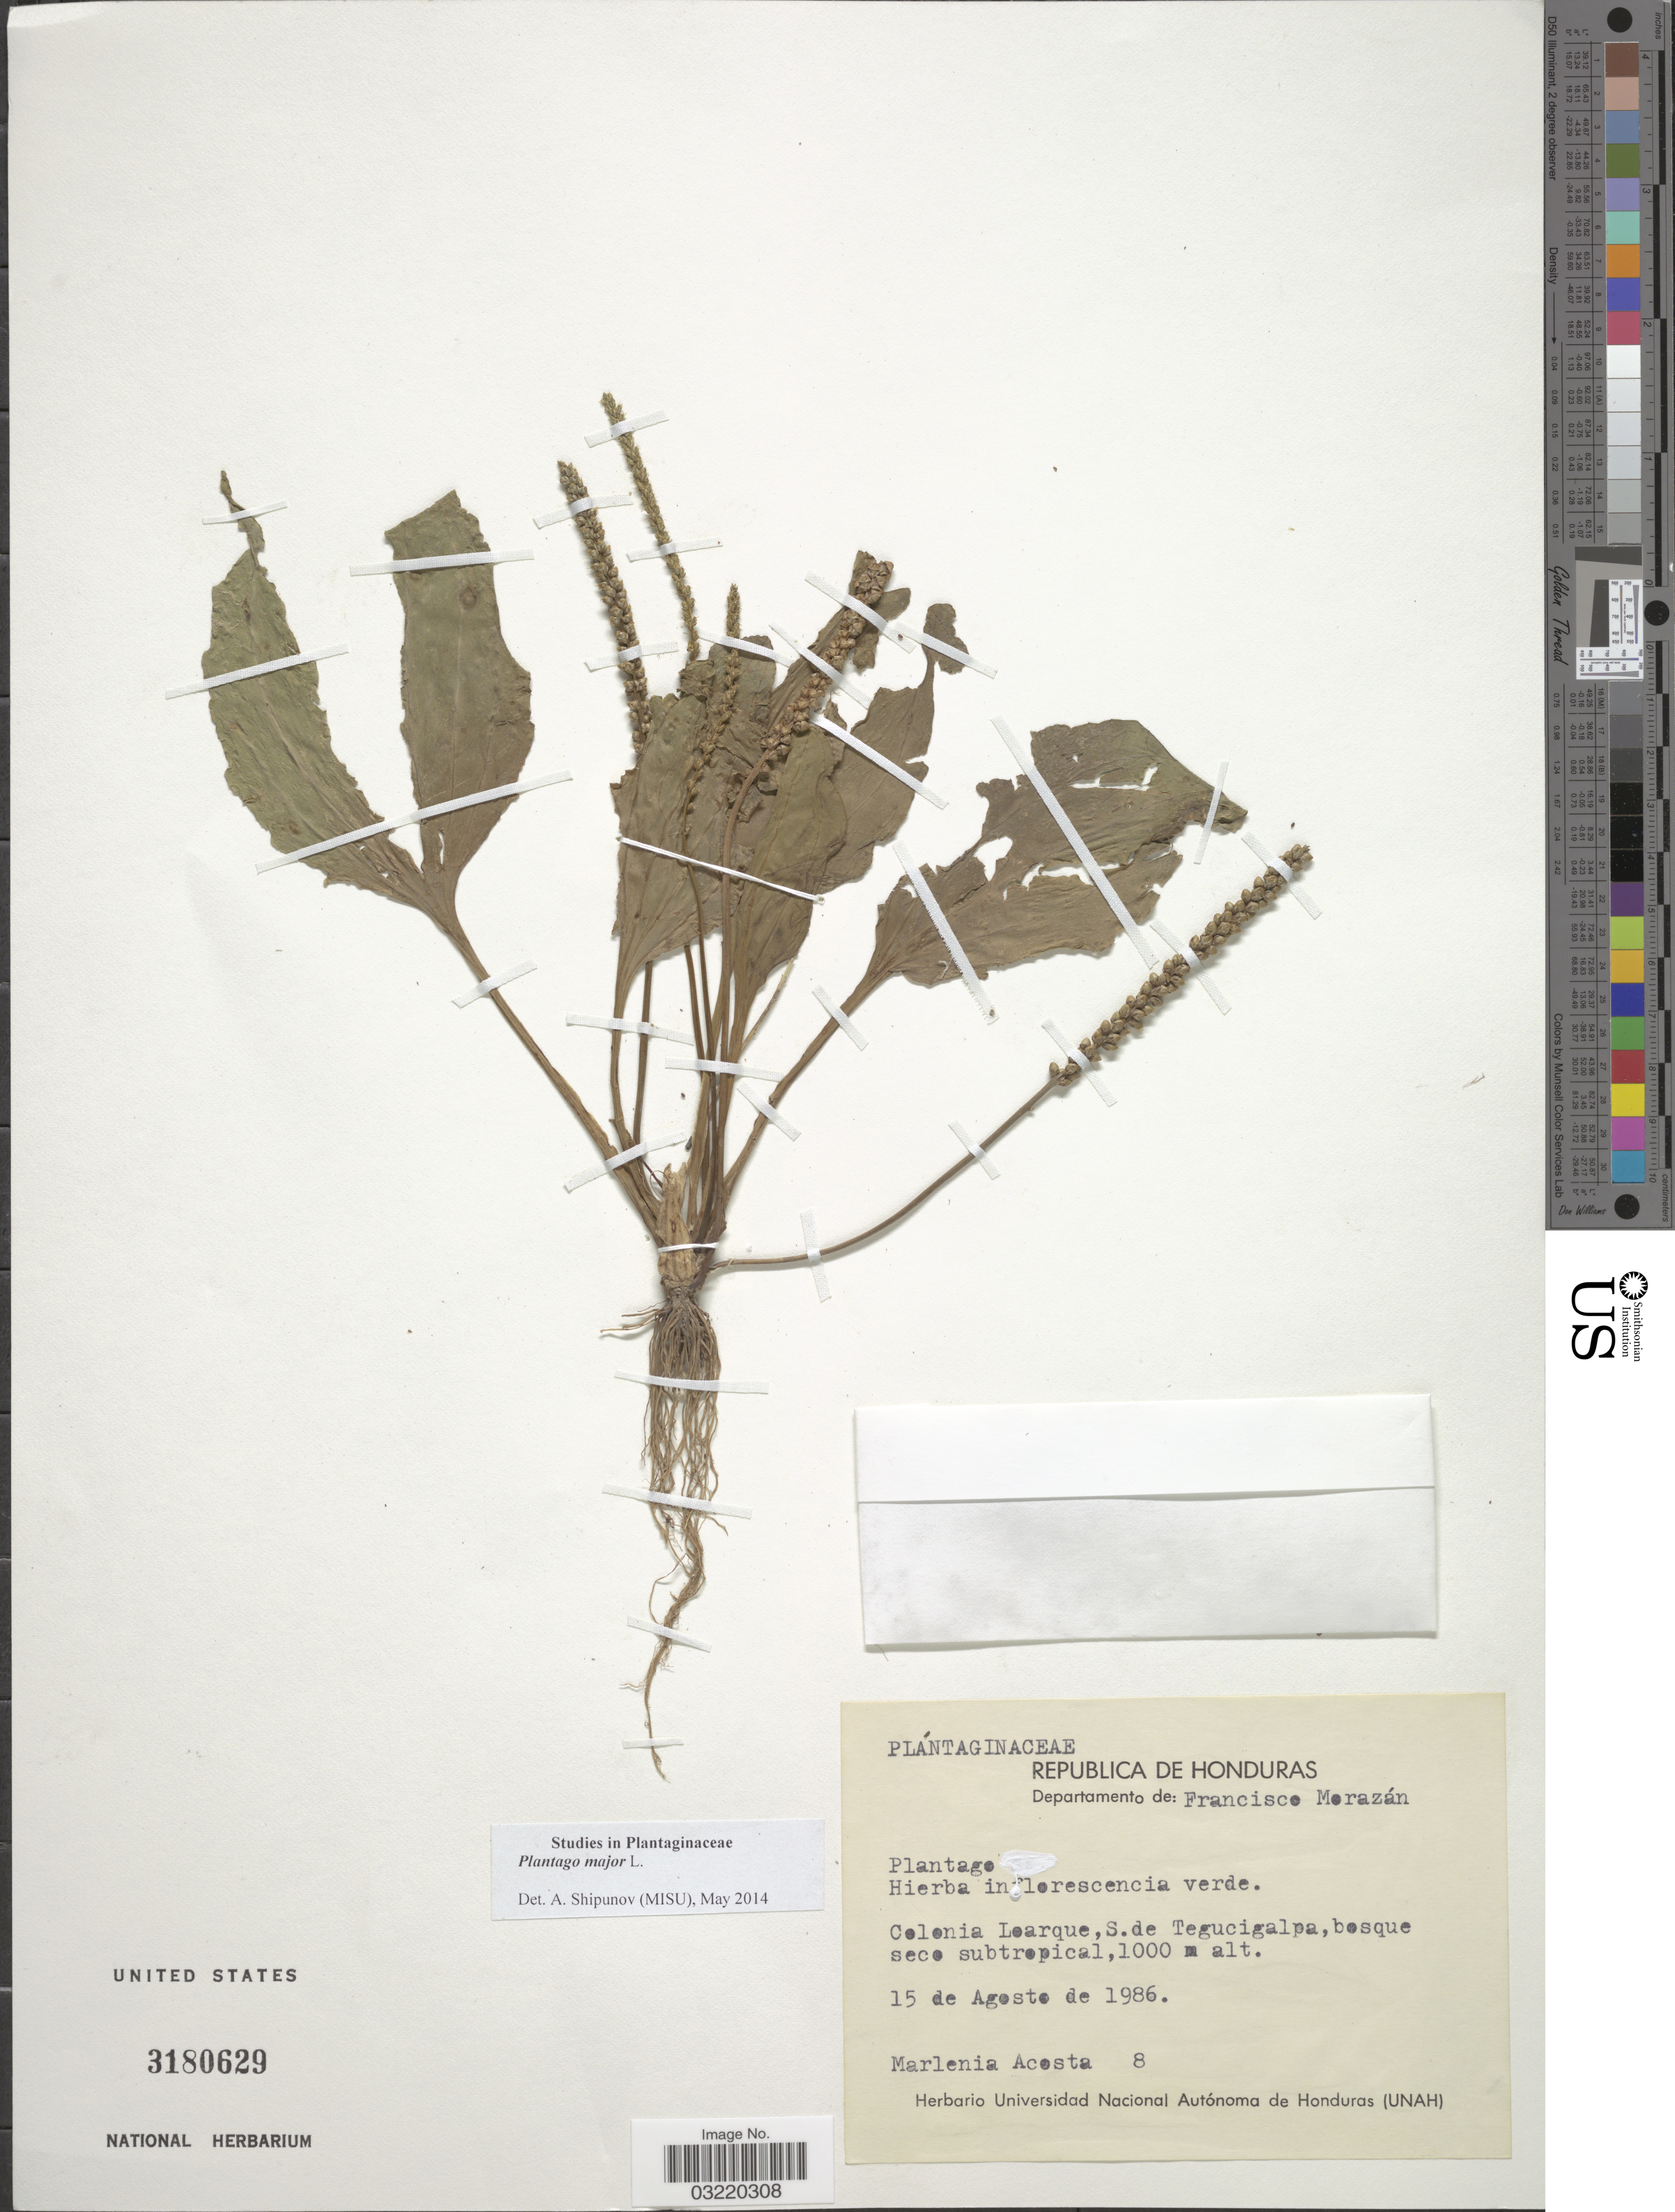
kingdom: Plantae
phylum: Tracheophyta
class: Magnoliopsida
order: Lamiales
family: Plantaginaceae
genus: Plantago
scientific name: Plantago major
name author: L.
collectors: M. Acosta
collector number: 8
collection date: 1986-08-15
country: Honduras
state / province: Fco. Morazán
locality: Departamento de: Francisco Morazán. Colonia Loarque, S. de Tegucigalpa.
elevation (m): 1000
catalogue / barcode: US 3180629